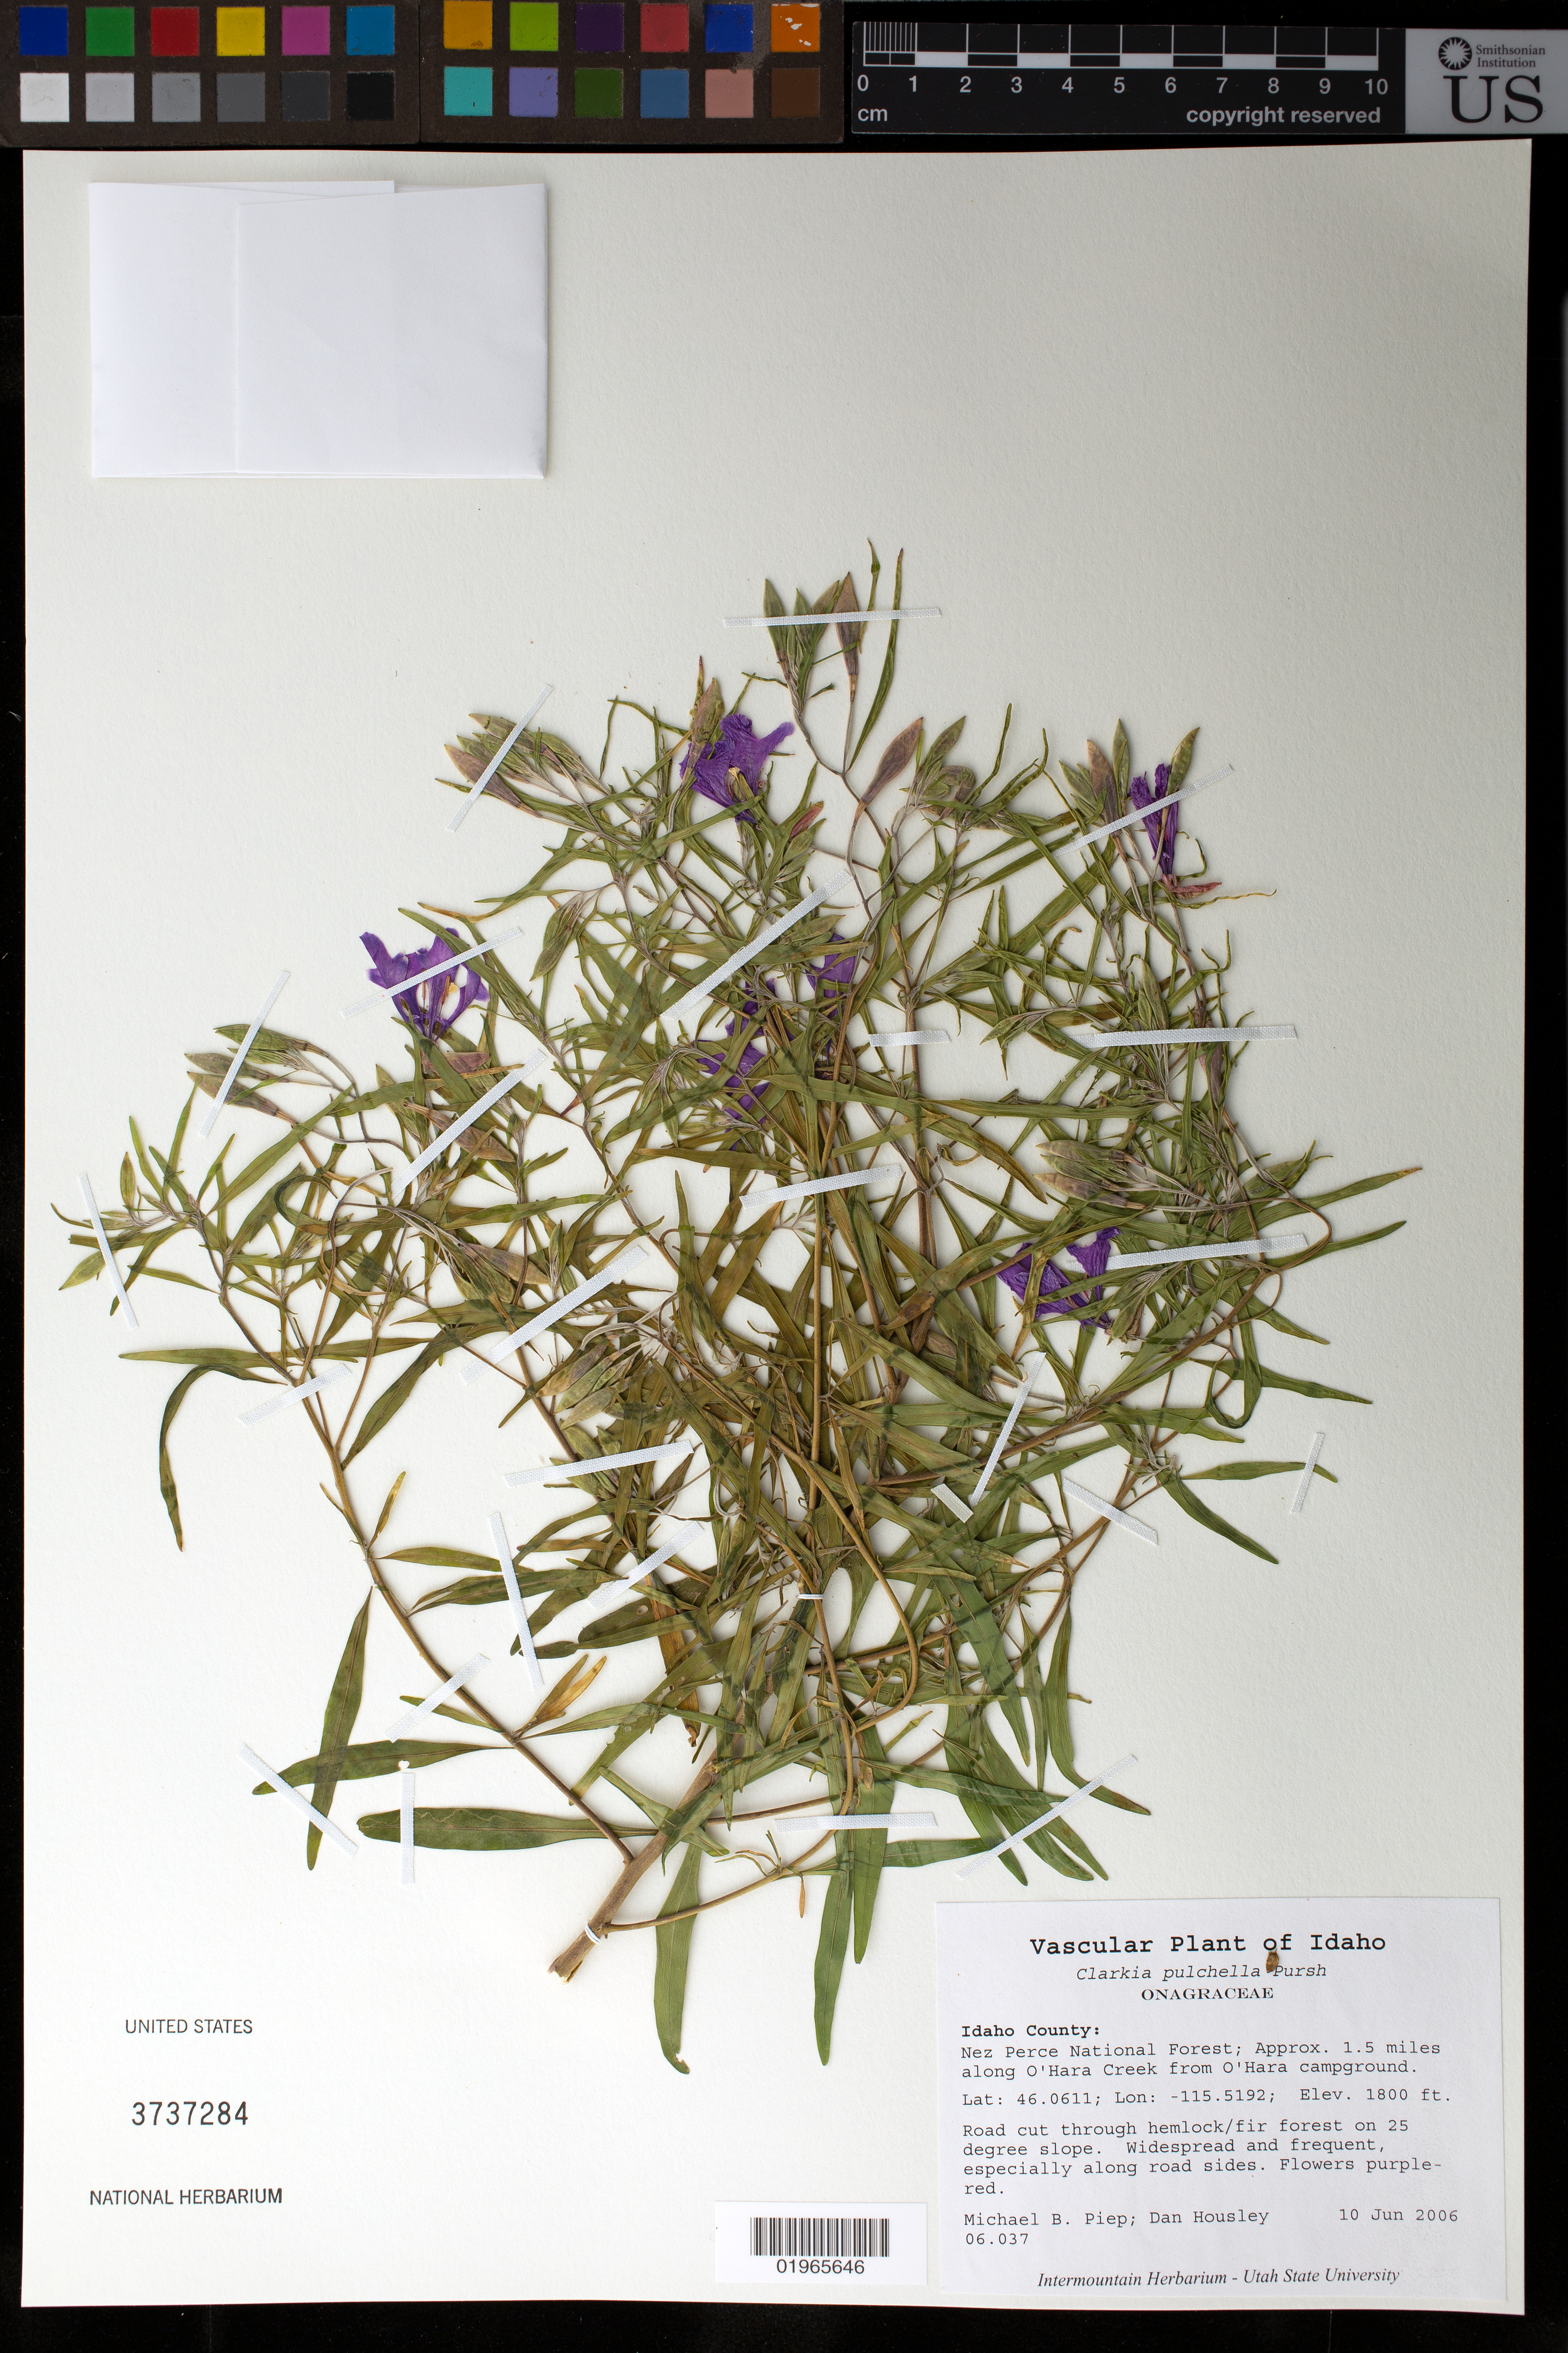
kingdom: Plantae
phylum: Tracheophyta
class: Magnoliopsida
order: Myrtales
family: Onagraceae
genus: Clarkia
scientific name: Clarkia pulchella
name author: Pursh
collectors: M. Piep & D. Housley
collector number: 06.037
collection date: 2006-06-10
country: United States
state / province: Idaho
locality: Nez Perce National Forest, approx. 1.5 miles along O'Hara Creek from O'Hara campground, road cut through hemlock/fir forest.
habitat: Forest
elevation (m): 549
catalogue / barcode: US 3737284